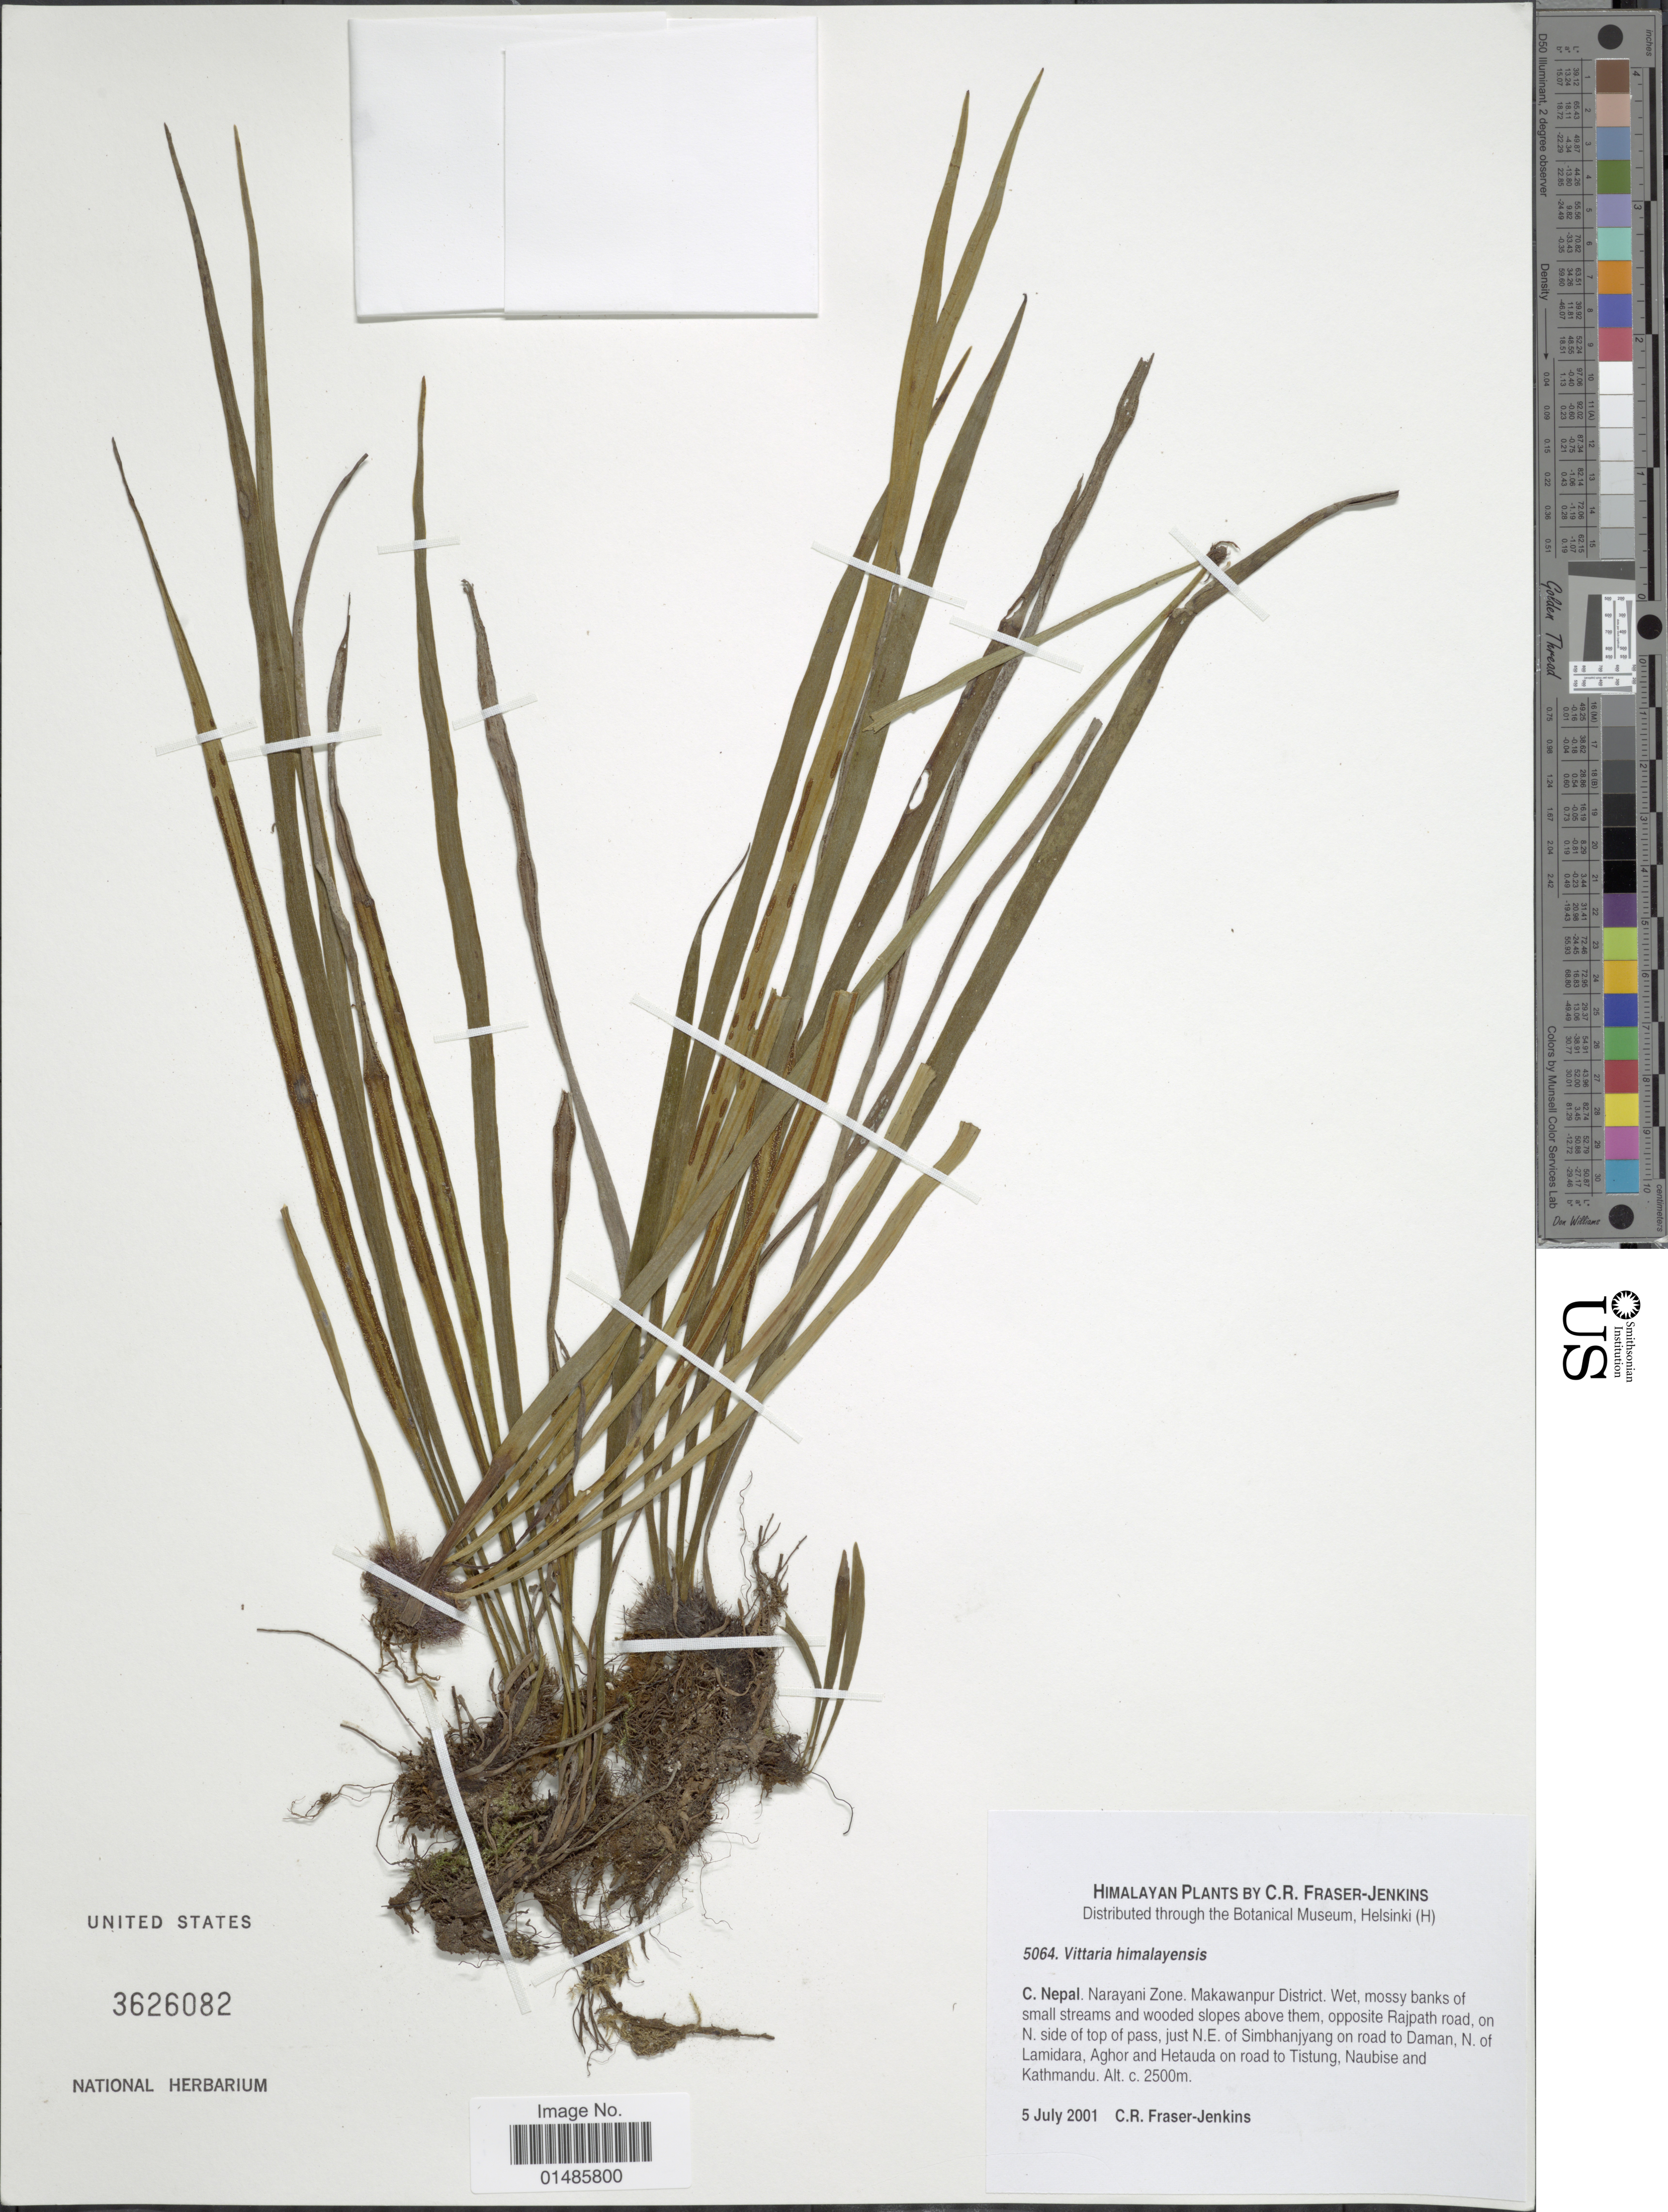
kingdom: Plantae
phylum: Tracheophyta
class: Polypodiopsida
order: Polypodiales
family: Pteridaceae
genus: Haplopteris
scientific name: Haplopteris himalayensis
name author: (Ching) E.H. Crane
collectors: C. R. Fraser-Jenkins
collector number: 5064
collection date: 2001-07-05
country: Nepal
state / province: Narayani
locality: C. Nepal. Narayani Zone. Makawanpur District. Wet, mossy banks of small streams and wooded slopes above them, opposite Rajpath road, on N. side of top of pass, just N.E. of Simbhanjyang on road to Daman, N. of Lamidara, Aghor and Hetauda on road to Tistung, Naubise and Kathmandu. Himalayan plants.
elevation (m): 2500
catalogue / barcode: US 3626082